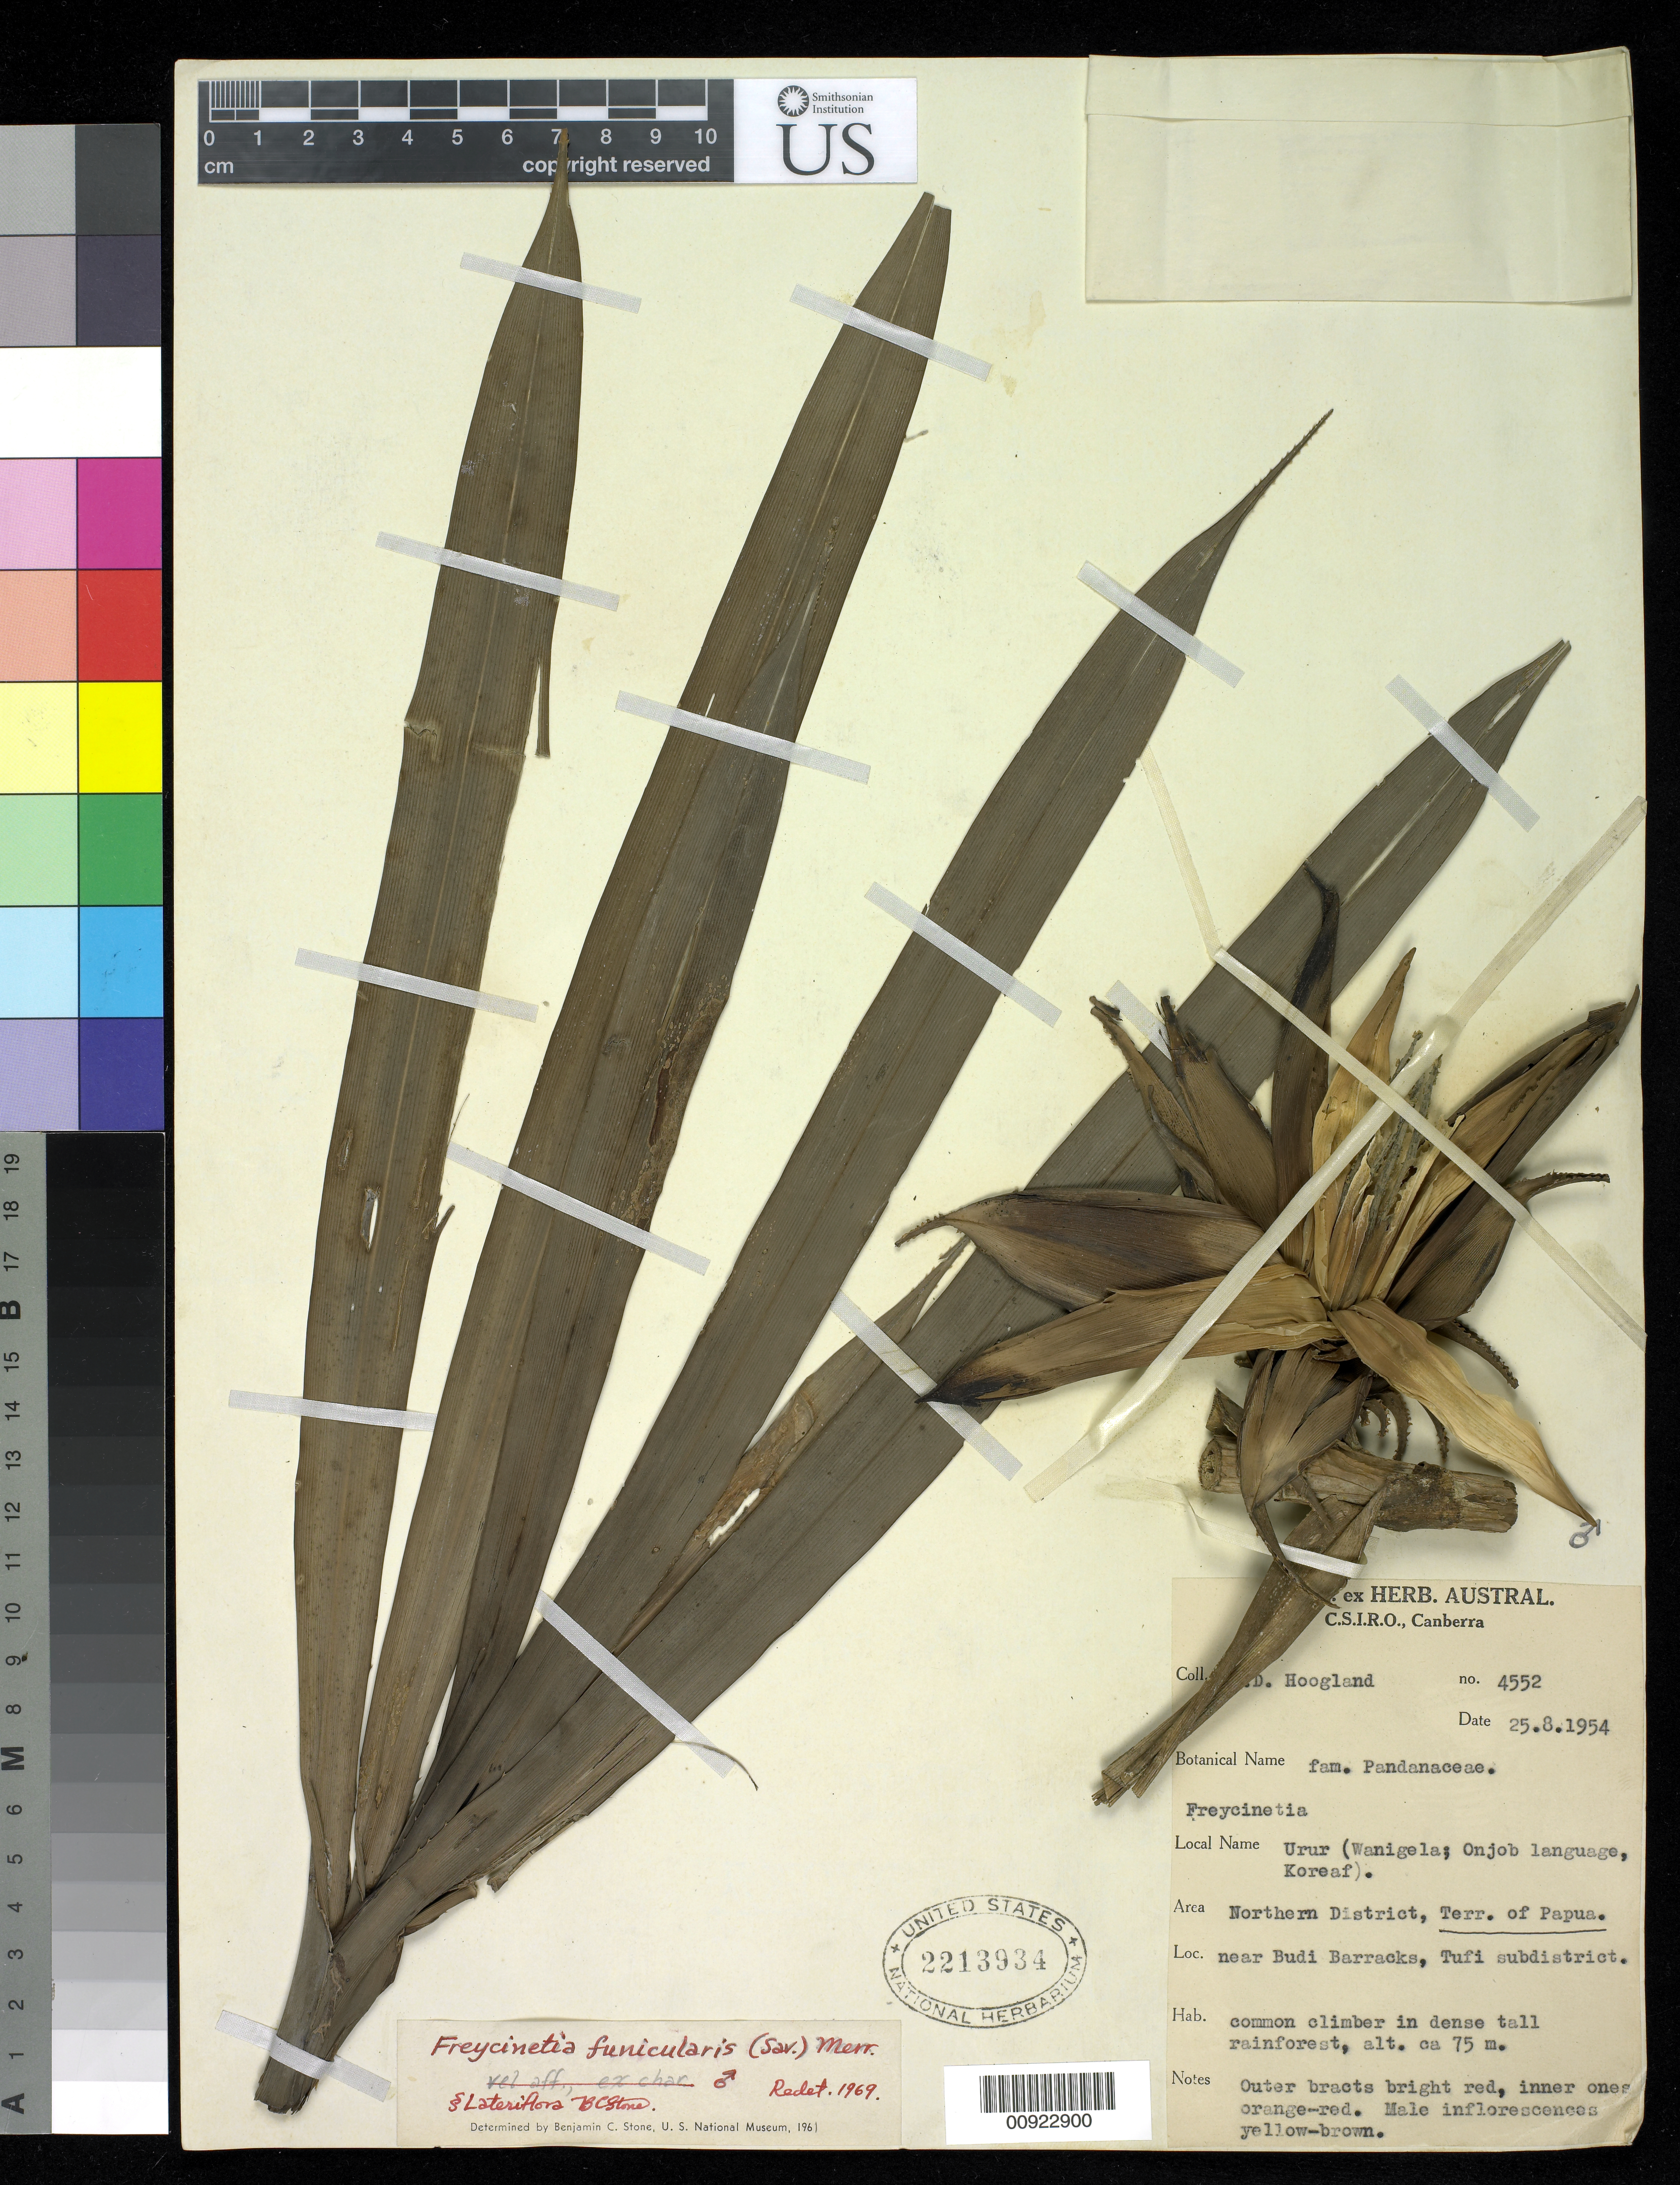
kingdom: Plantae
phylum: Tracheophyta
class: Liliopsida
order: Pandanales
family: Pandanaceae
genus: Freycinetia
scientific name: Freycinetia funicularis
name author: (Sav.) Merr.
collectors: R. D. Hoogland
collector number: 4552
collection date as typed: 25 Aug 1954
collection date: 1954-08-25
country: Papua New Guinea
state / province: Northern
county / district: Tufi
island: New Guinea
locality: Northern district, Terr. Of Papua. Tufi subdistrict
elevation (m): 75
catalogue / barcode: US 2213934